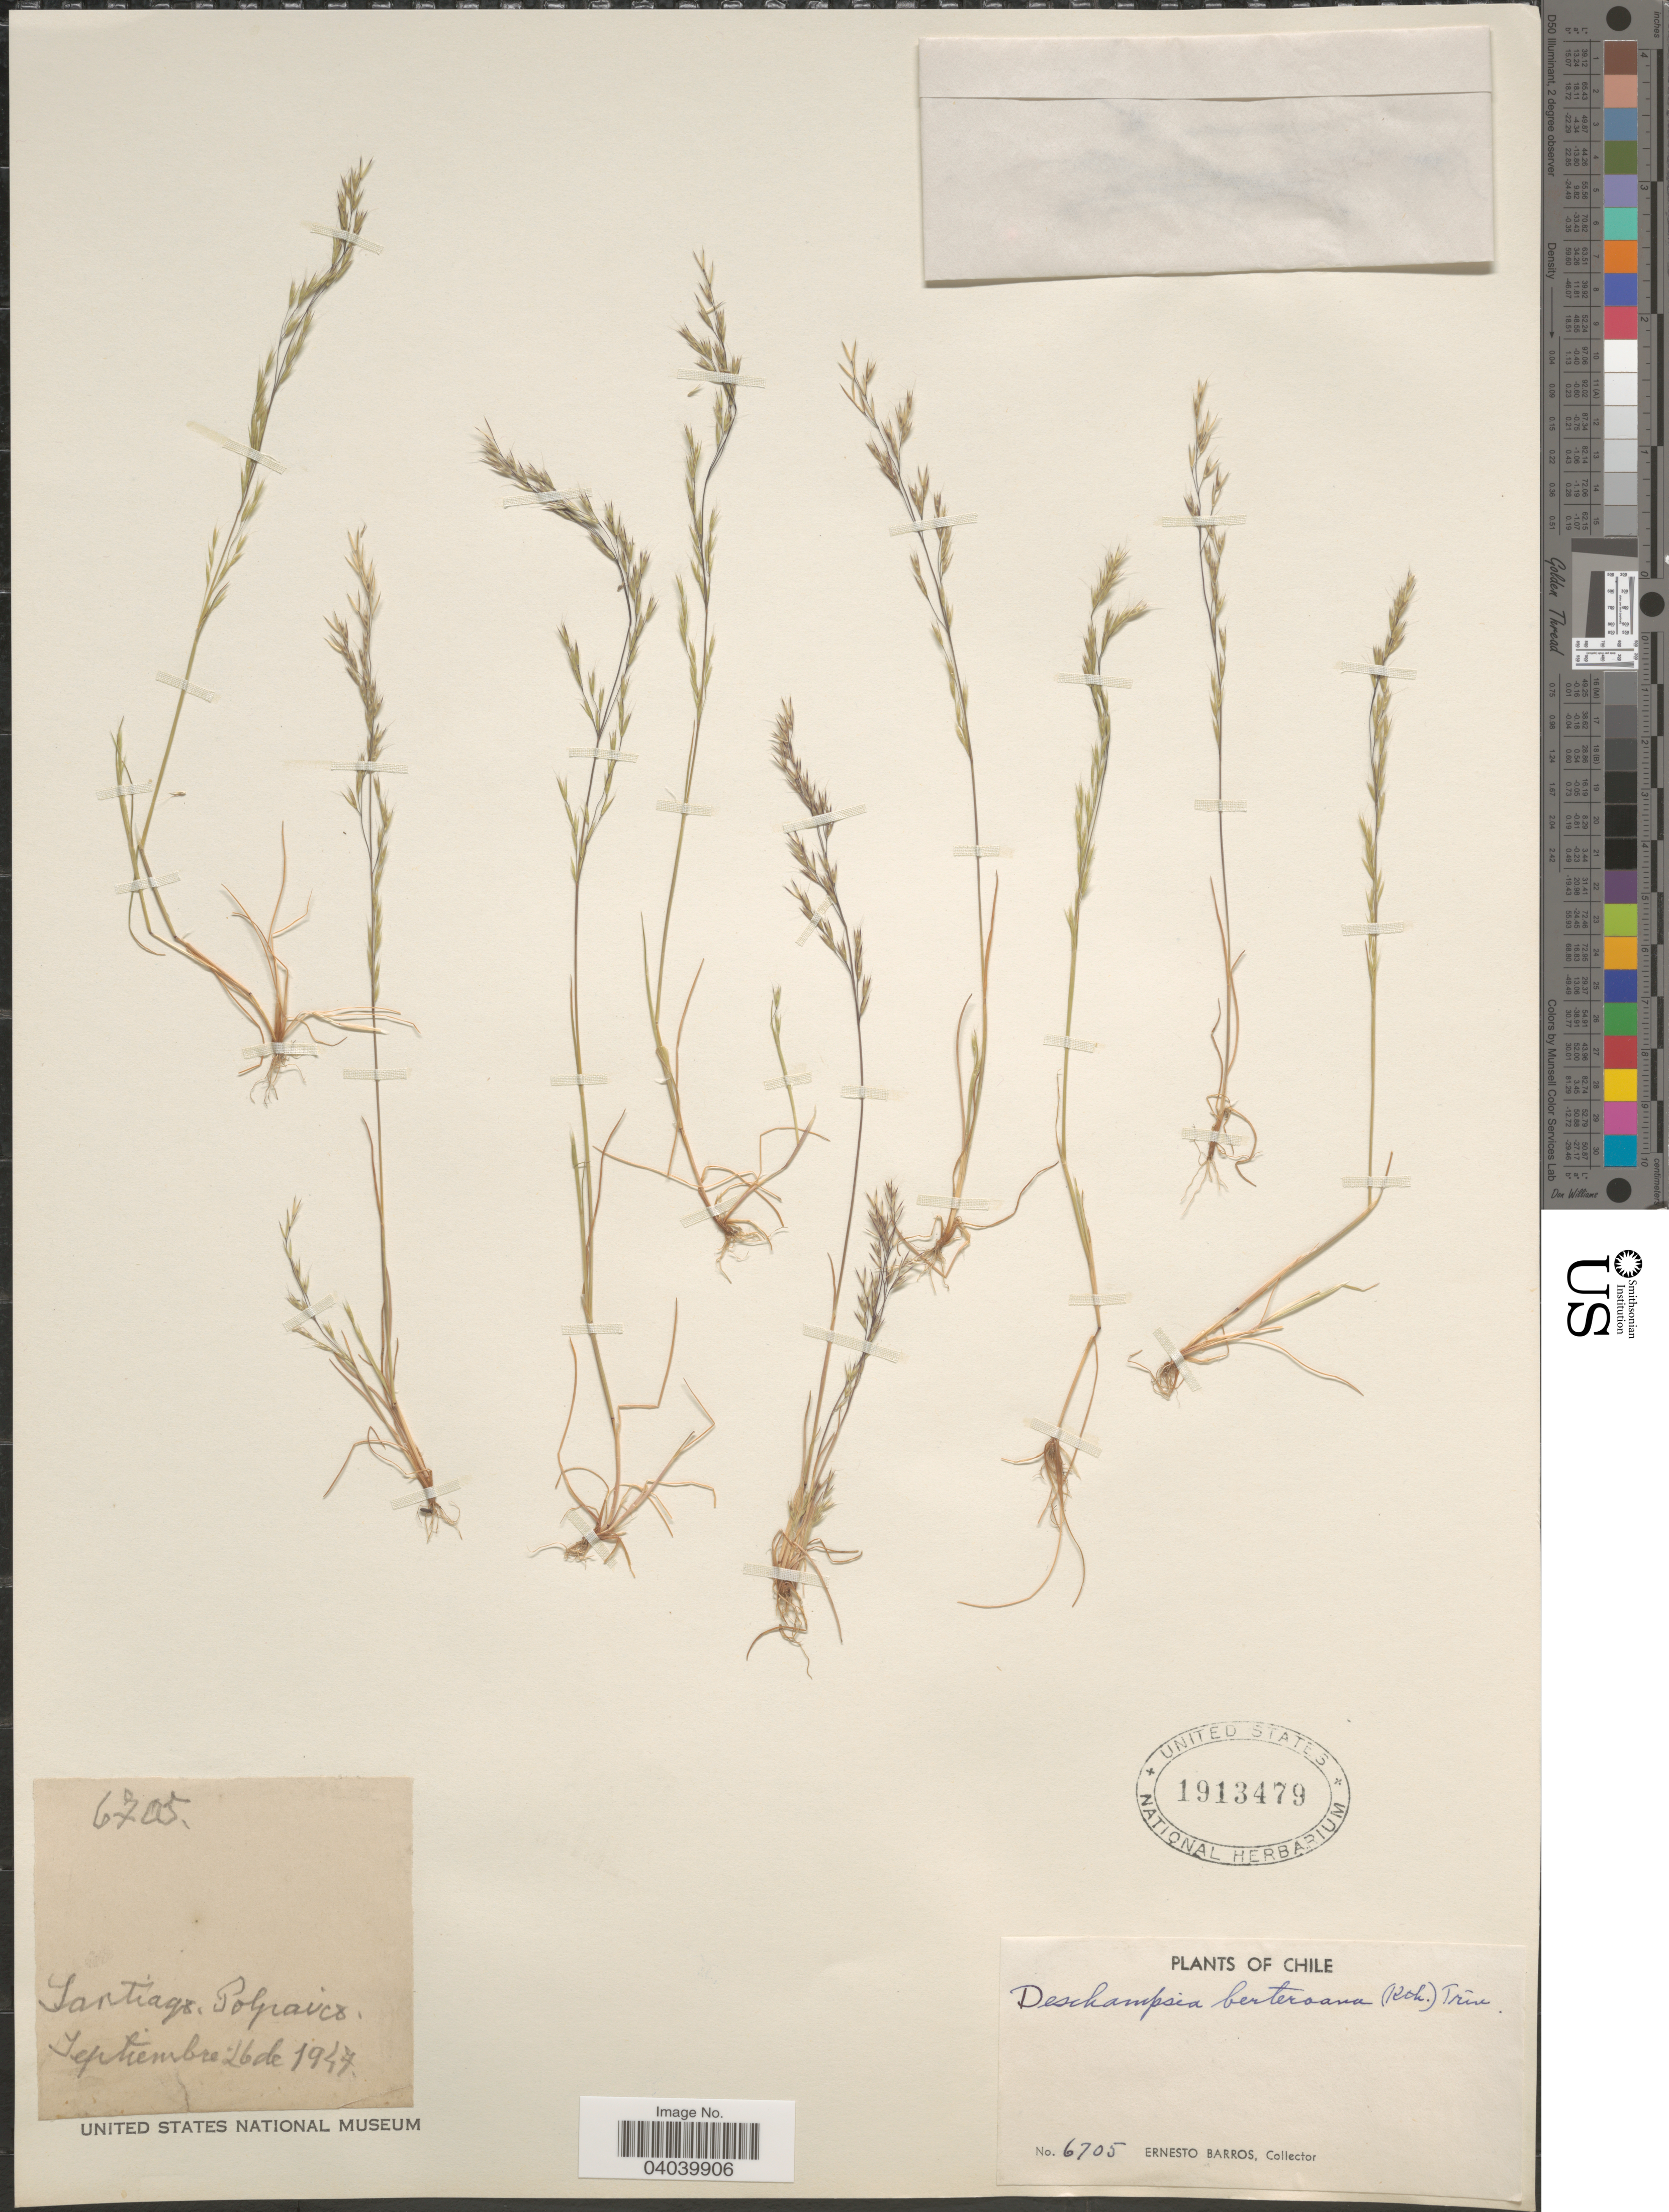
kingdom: Plantae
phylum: Tracheophyta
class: Liliopsida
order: Poales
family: Poaceae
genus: Deschampsia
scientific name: Deschampsia berteroana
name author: (Kunth) Trin.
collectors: E. Barros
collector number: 6705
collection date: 1947-09-26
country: Chile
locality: Santiago. Polpaico.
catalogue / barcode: US 1913479